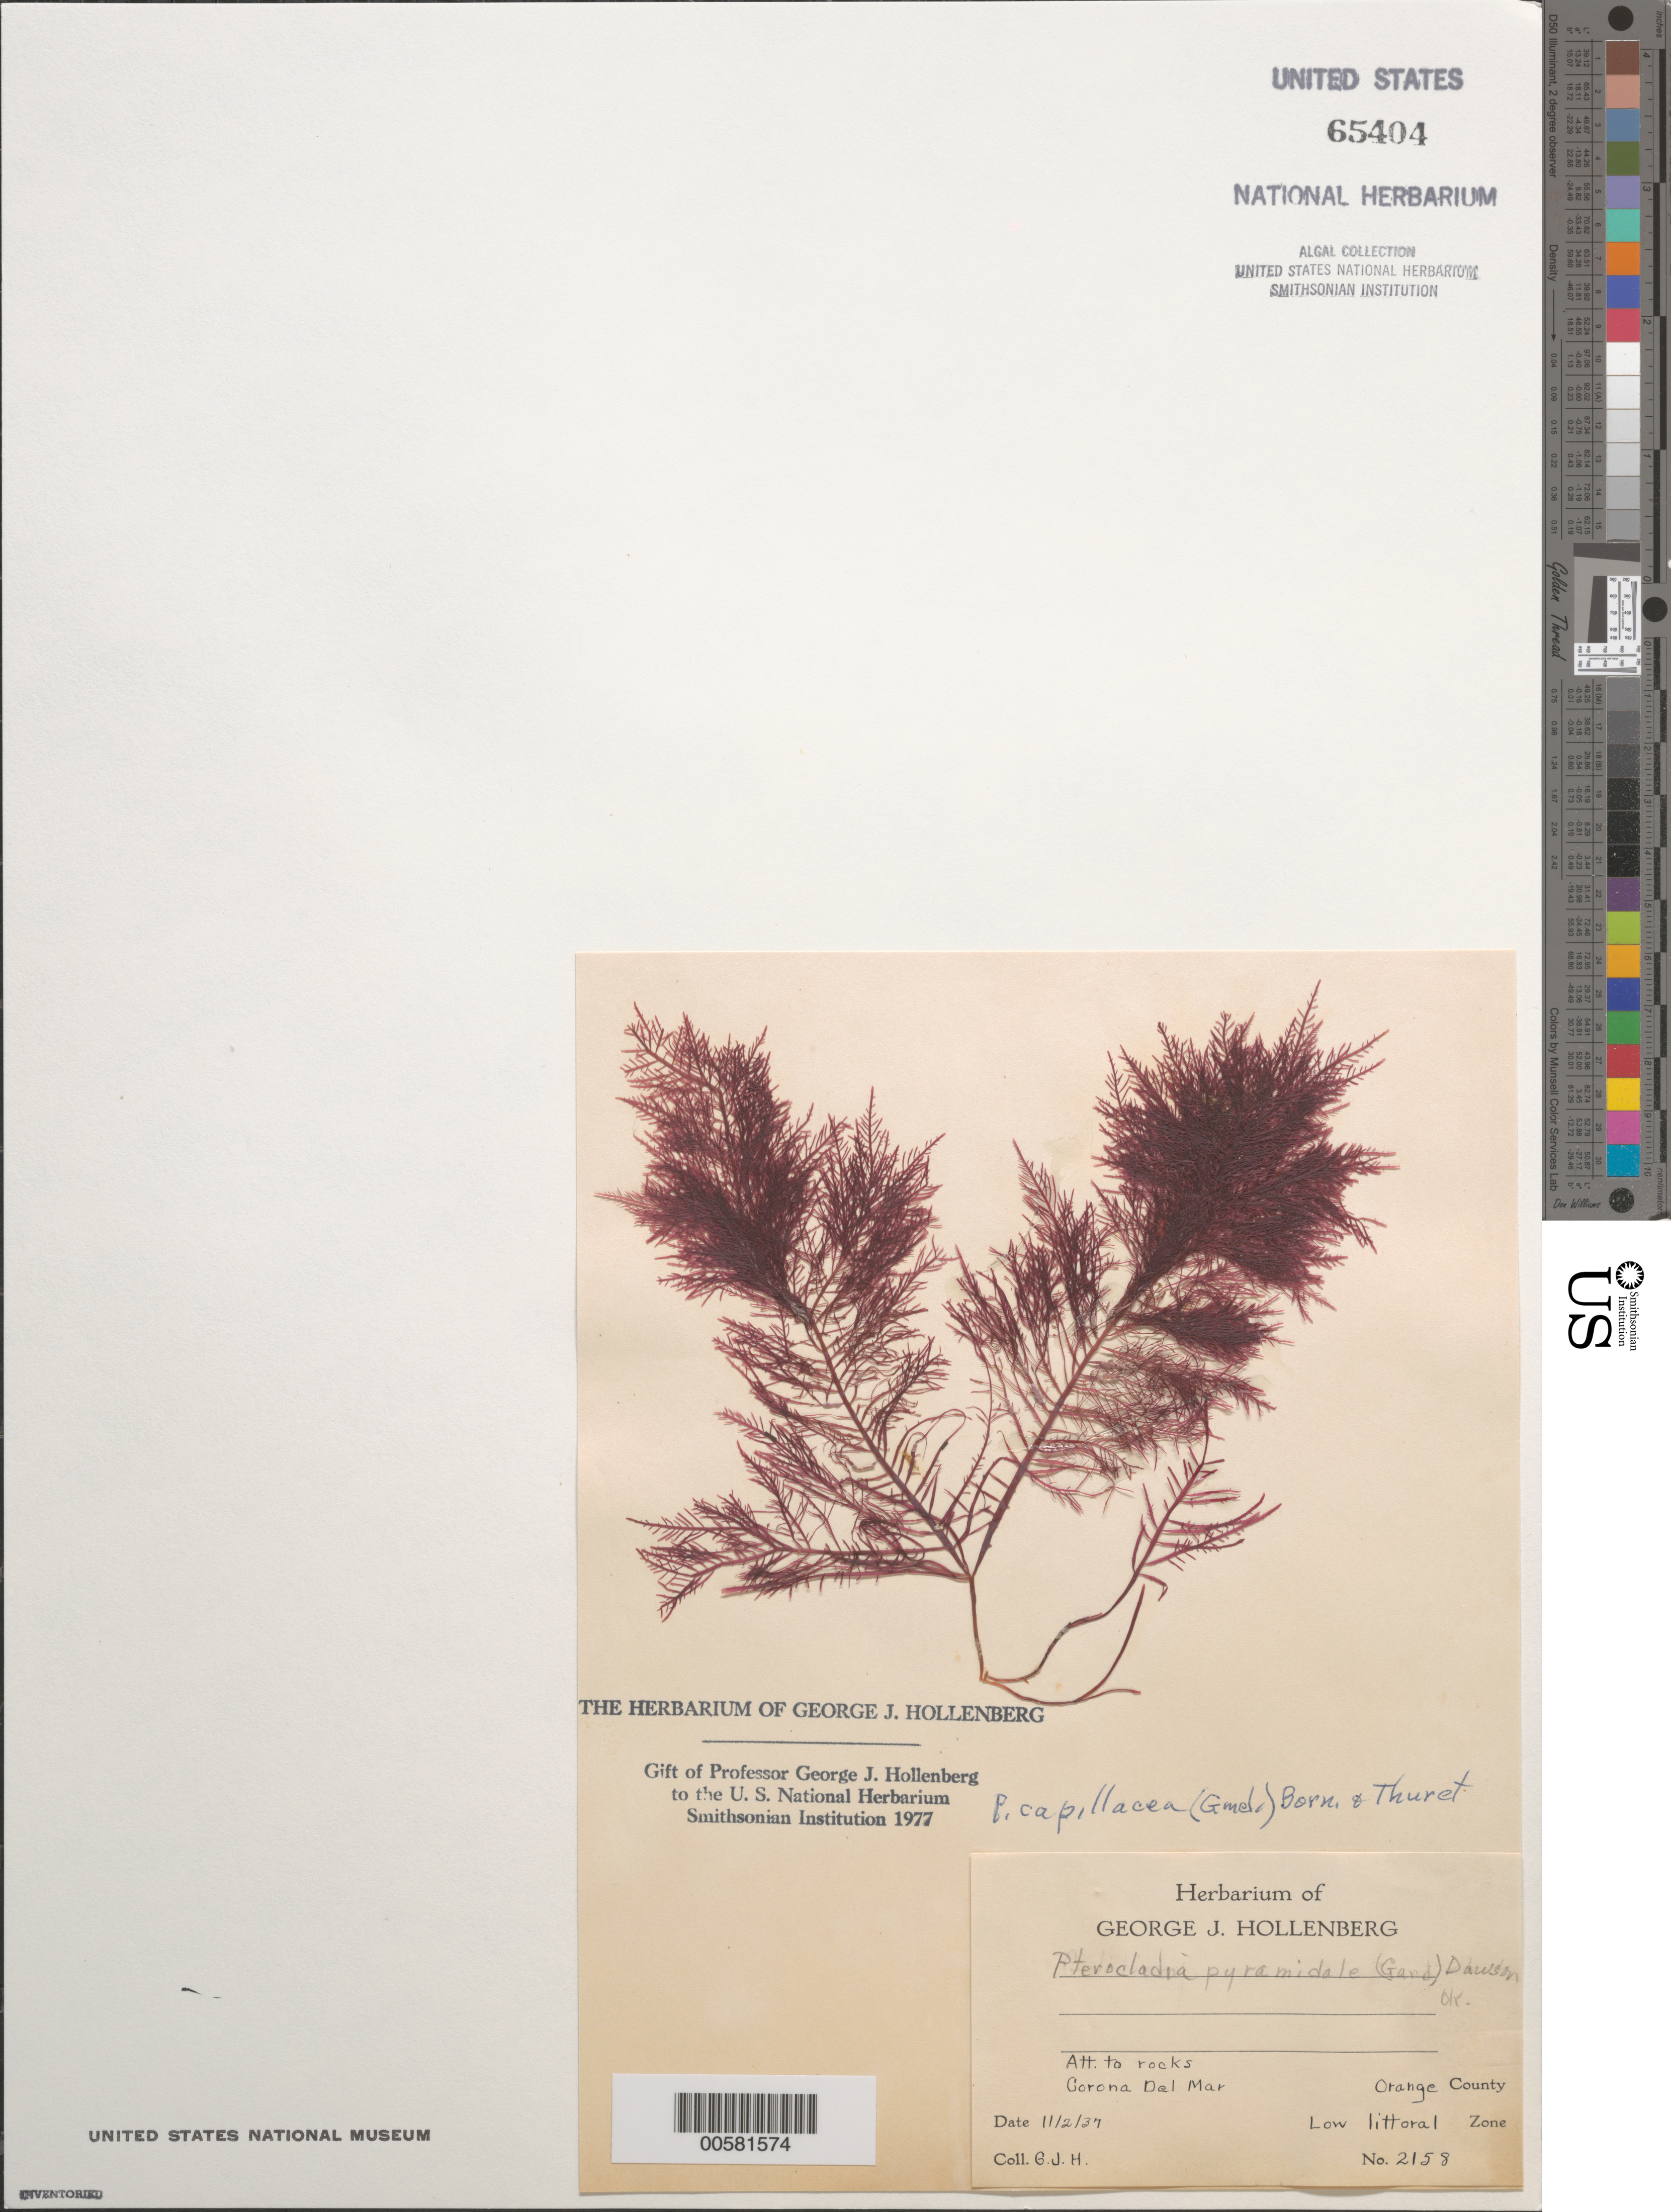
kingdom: Plantae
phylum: Rhodophyta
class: Florideophyceae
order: Gelidiales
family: Pterocladiaceae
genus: Pterocladiella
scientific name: Pterocladiella capillacea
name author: (S.G. Gmel.) Santelices & Hommers.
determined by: Algae name updating Project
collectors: G. Hollenberg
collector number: GJH 2158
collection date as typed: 02 Nov 1937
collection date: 1937-11-02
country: United States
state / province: California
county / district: Orange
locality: Corona del Mar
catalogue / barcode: US 65404